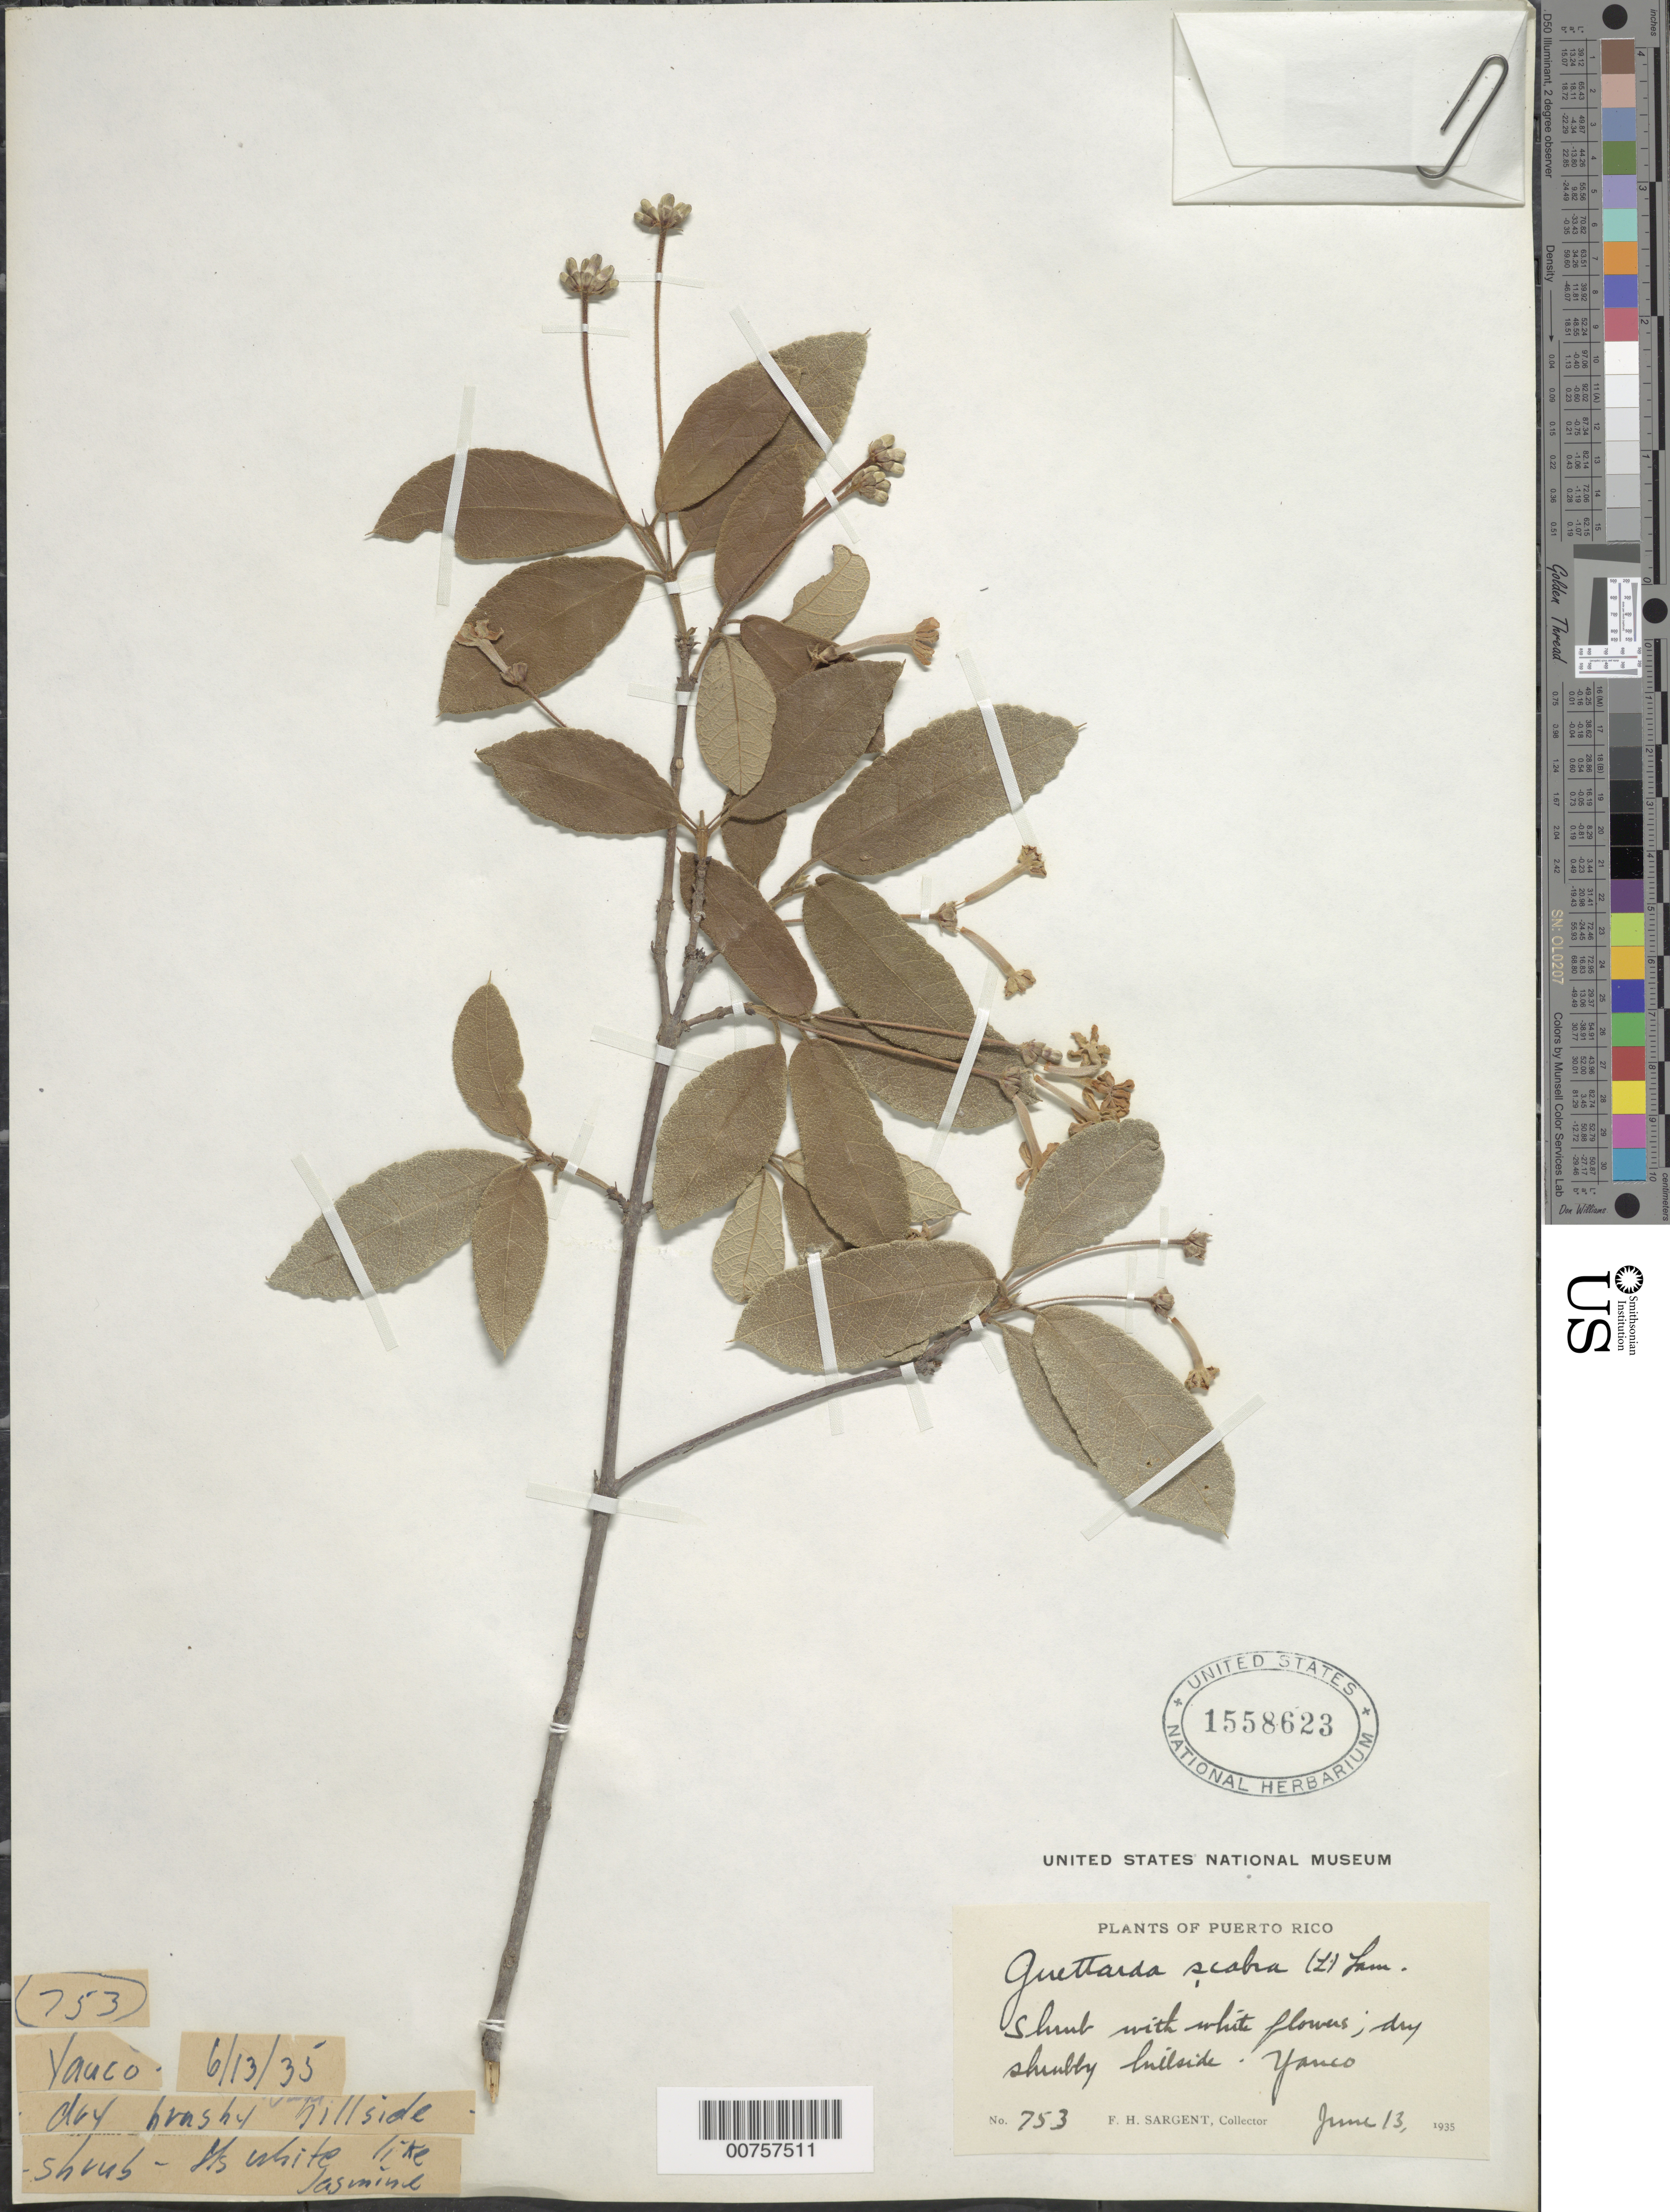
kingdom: Plantae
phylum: Tracheophyta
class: Magnoliopsida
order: Gentianales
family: Rubiaceae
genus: Guettarda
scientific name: Guettarda scabra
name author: (L.) Vent.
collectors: F. H. Sargent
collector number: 753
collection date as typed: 13 Jun 1935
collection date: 1935-06-13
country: Puerto Rico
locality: Yauco.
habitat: Dry, shrubby hillside.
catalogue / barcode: US 1558623